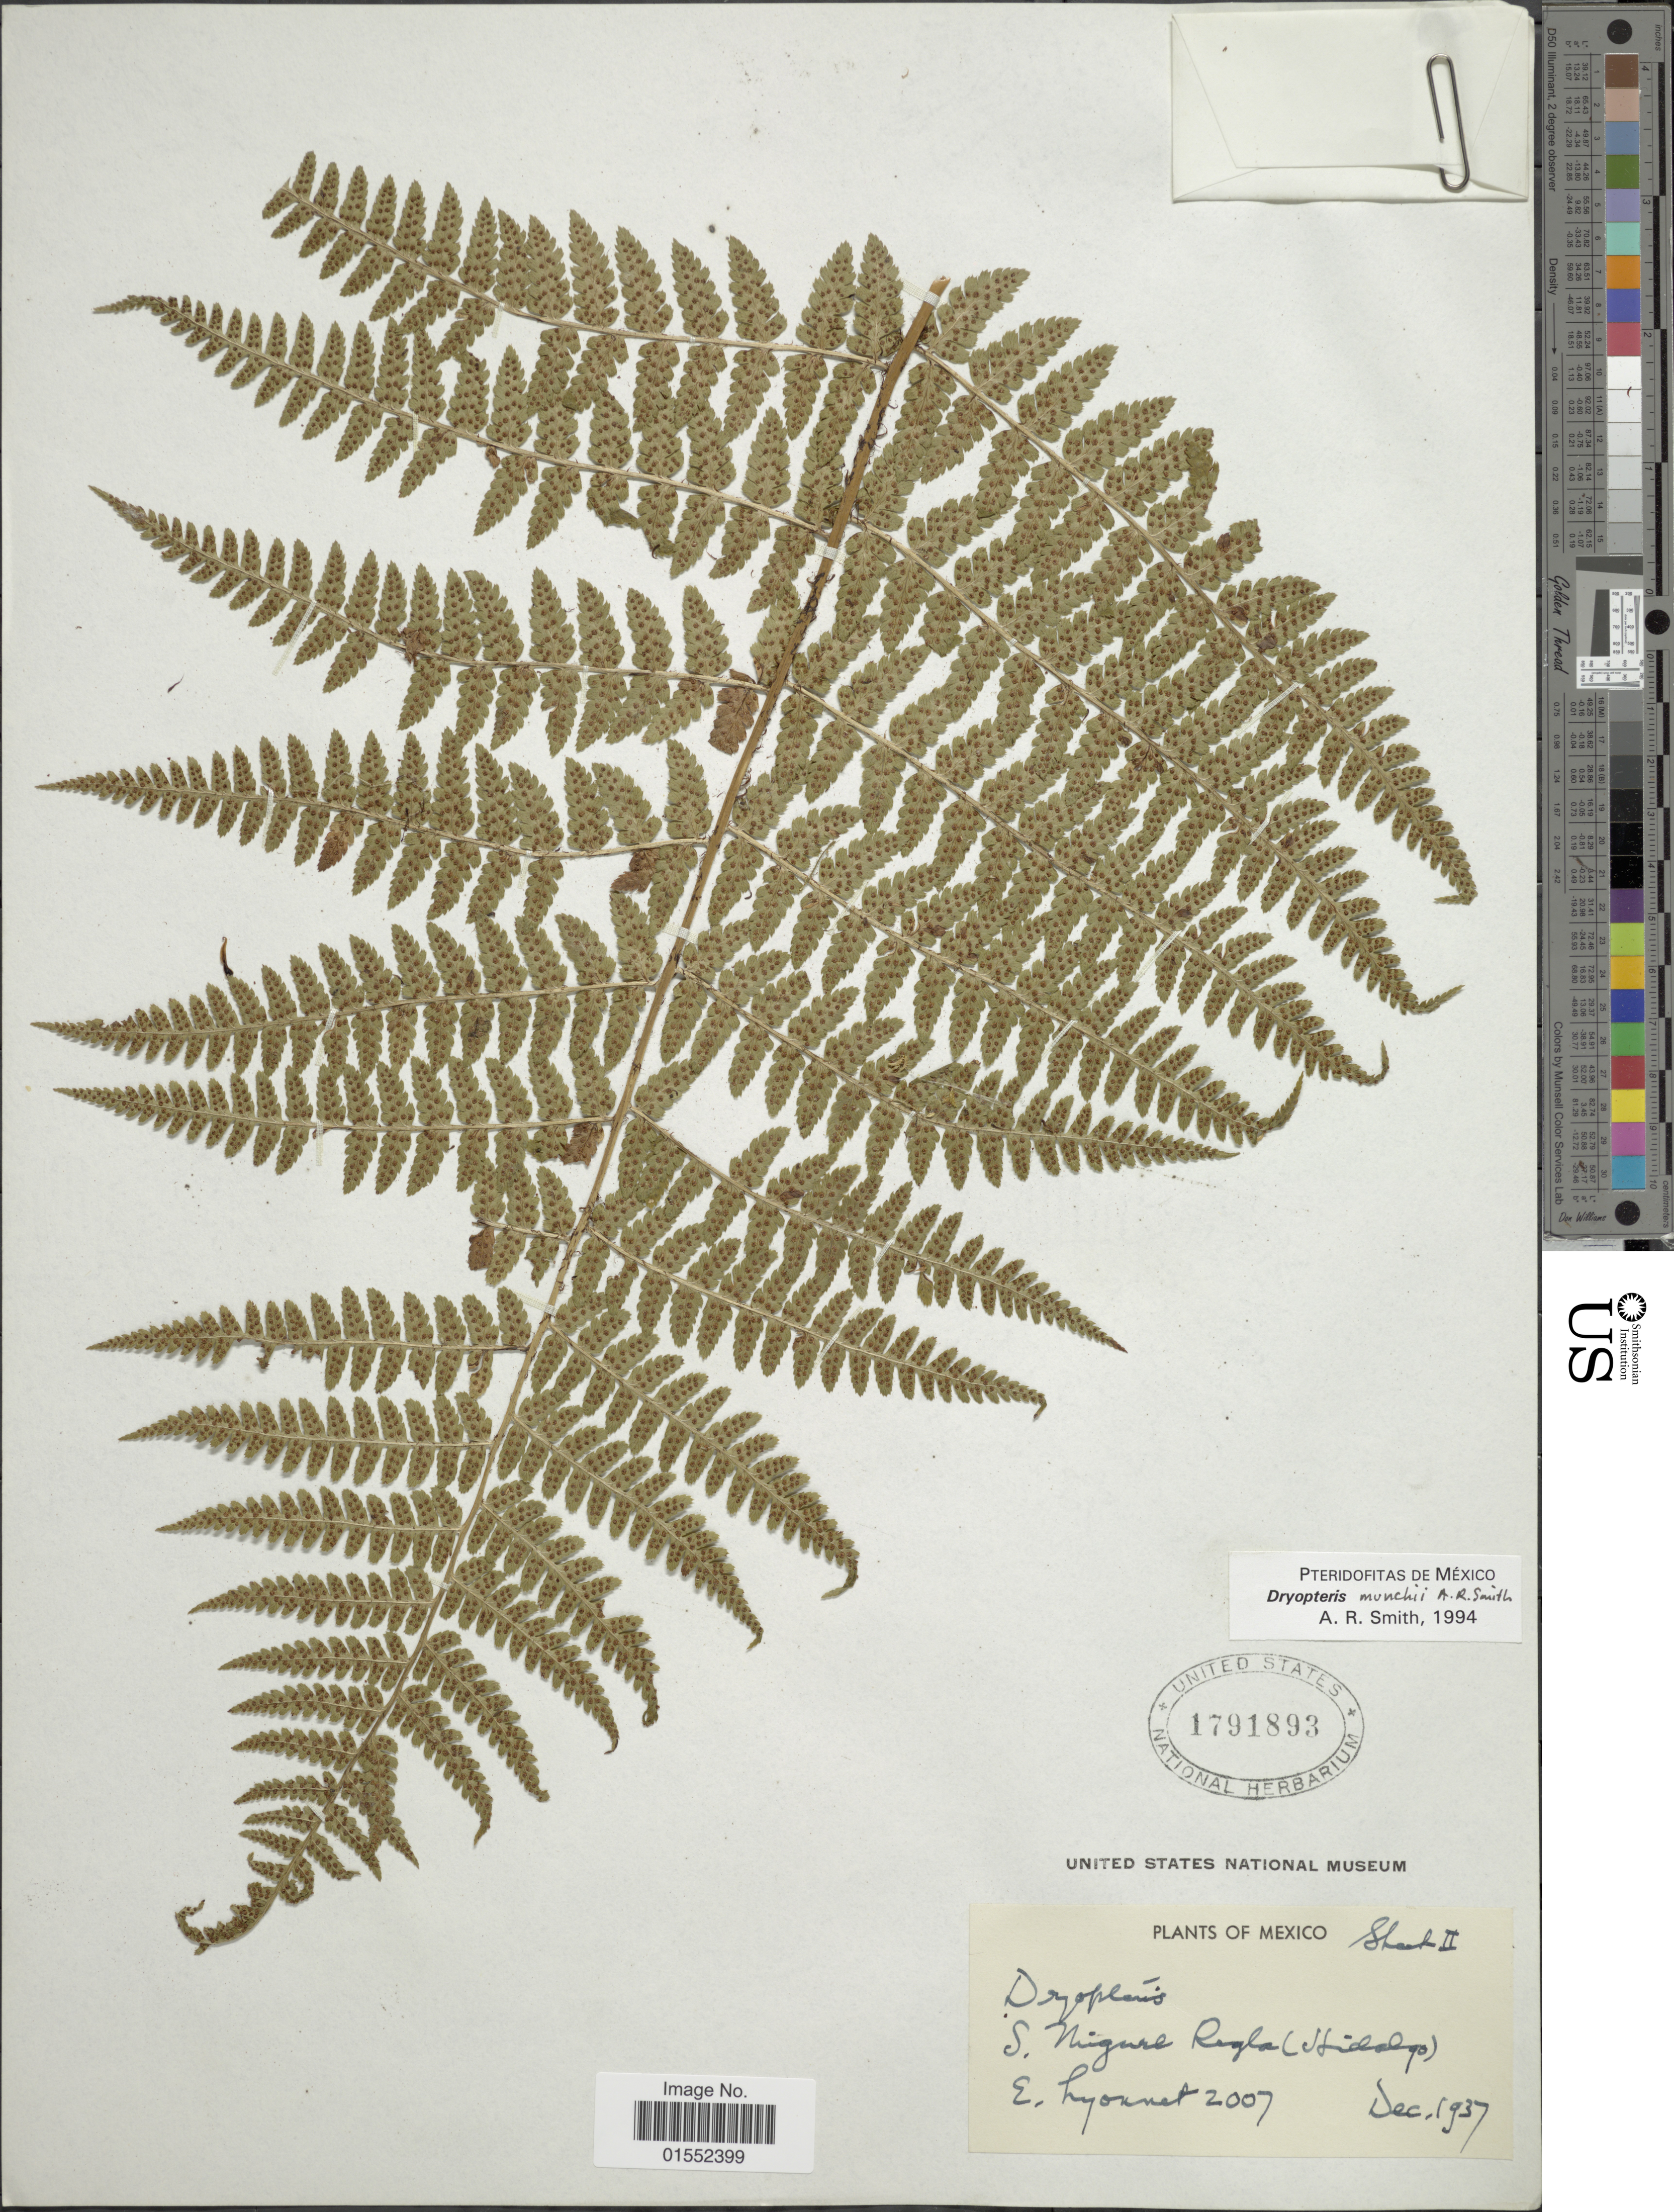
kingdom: Plantae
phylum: Tracheophyta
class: Polypodiopsida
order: Polypodiales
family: Dryopteridaceae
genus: Dryopteris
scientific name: Dryopteris muenchii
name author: A.R. Sm.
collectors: E. Lyonnet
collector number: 2007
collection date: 1937-12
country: Mexico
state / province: Hidalgo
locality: S. Miguel Regla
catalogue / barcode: US 1791893